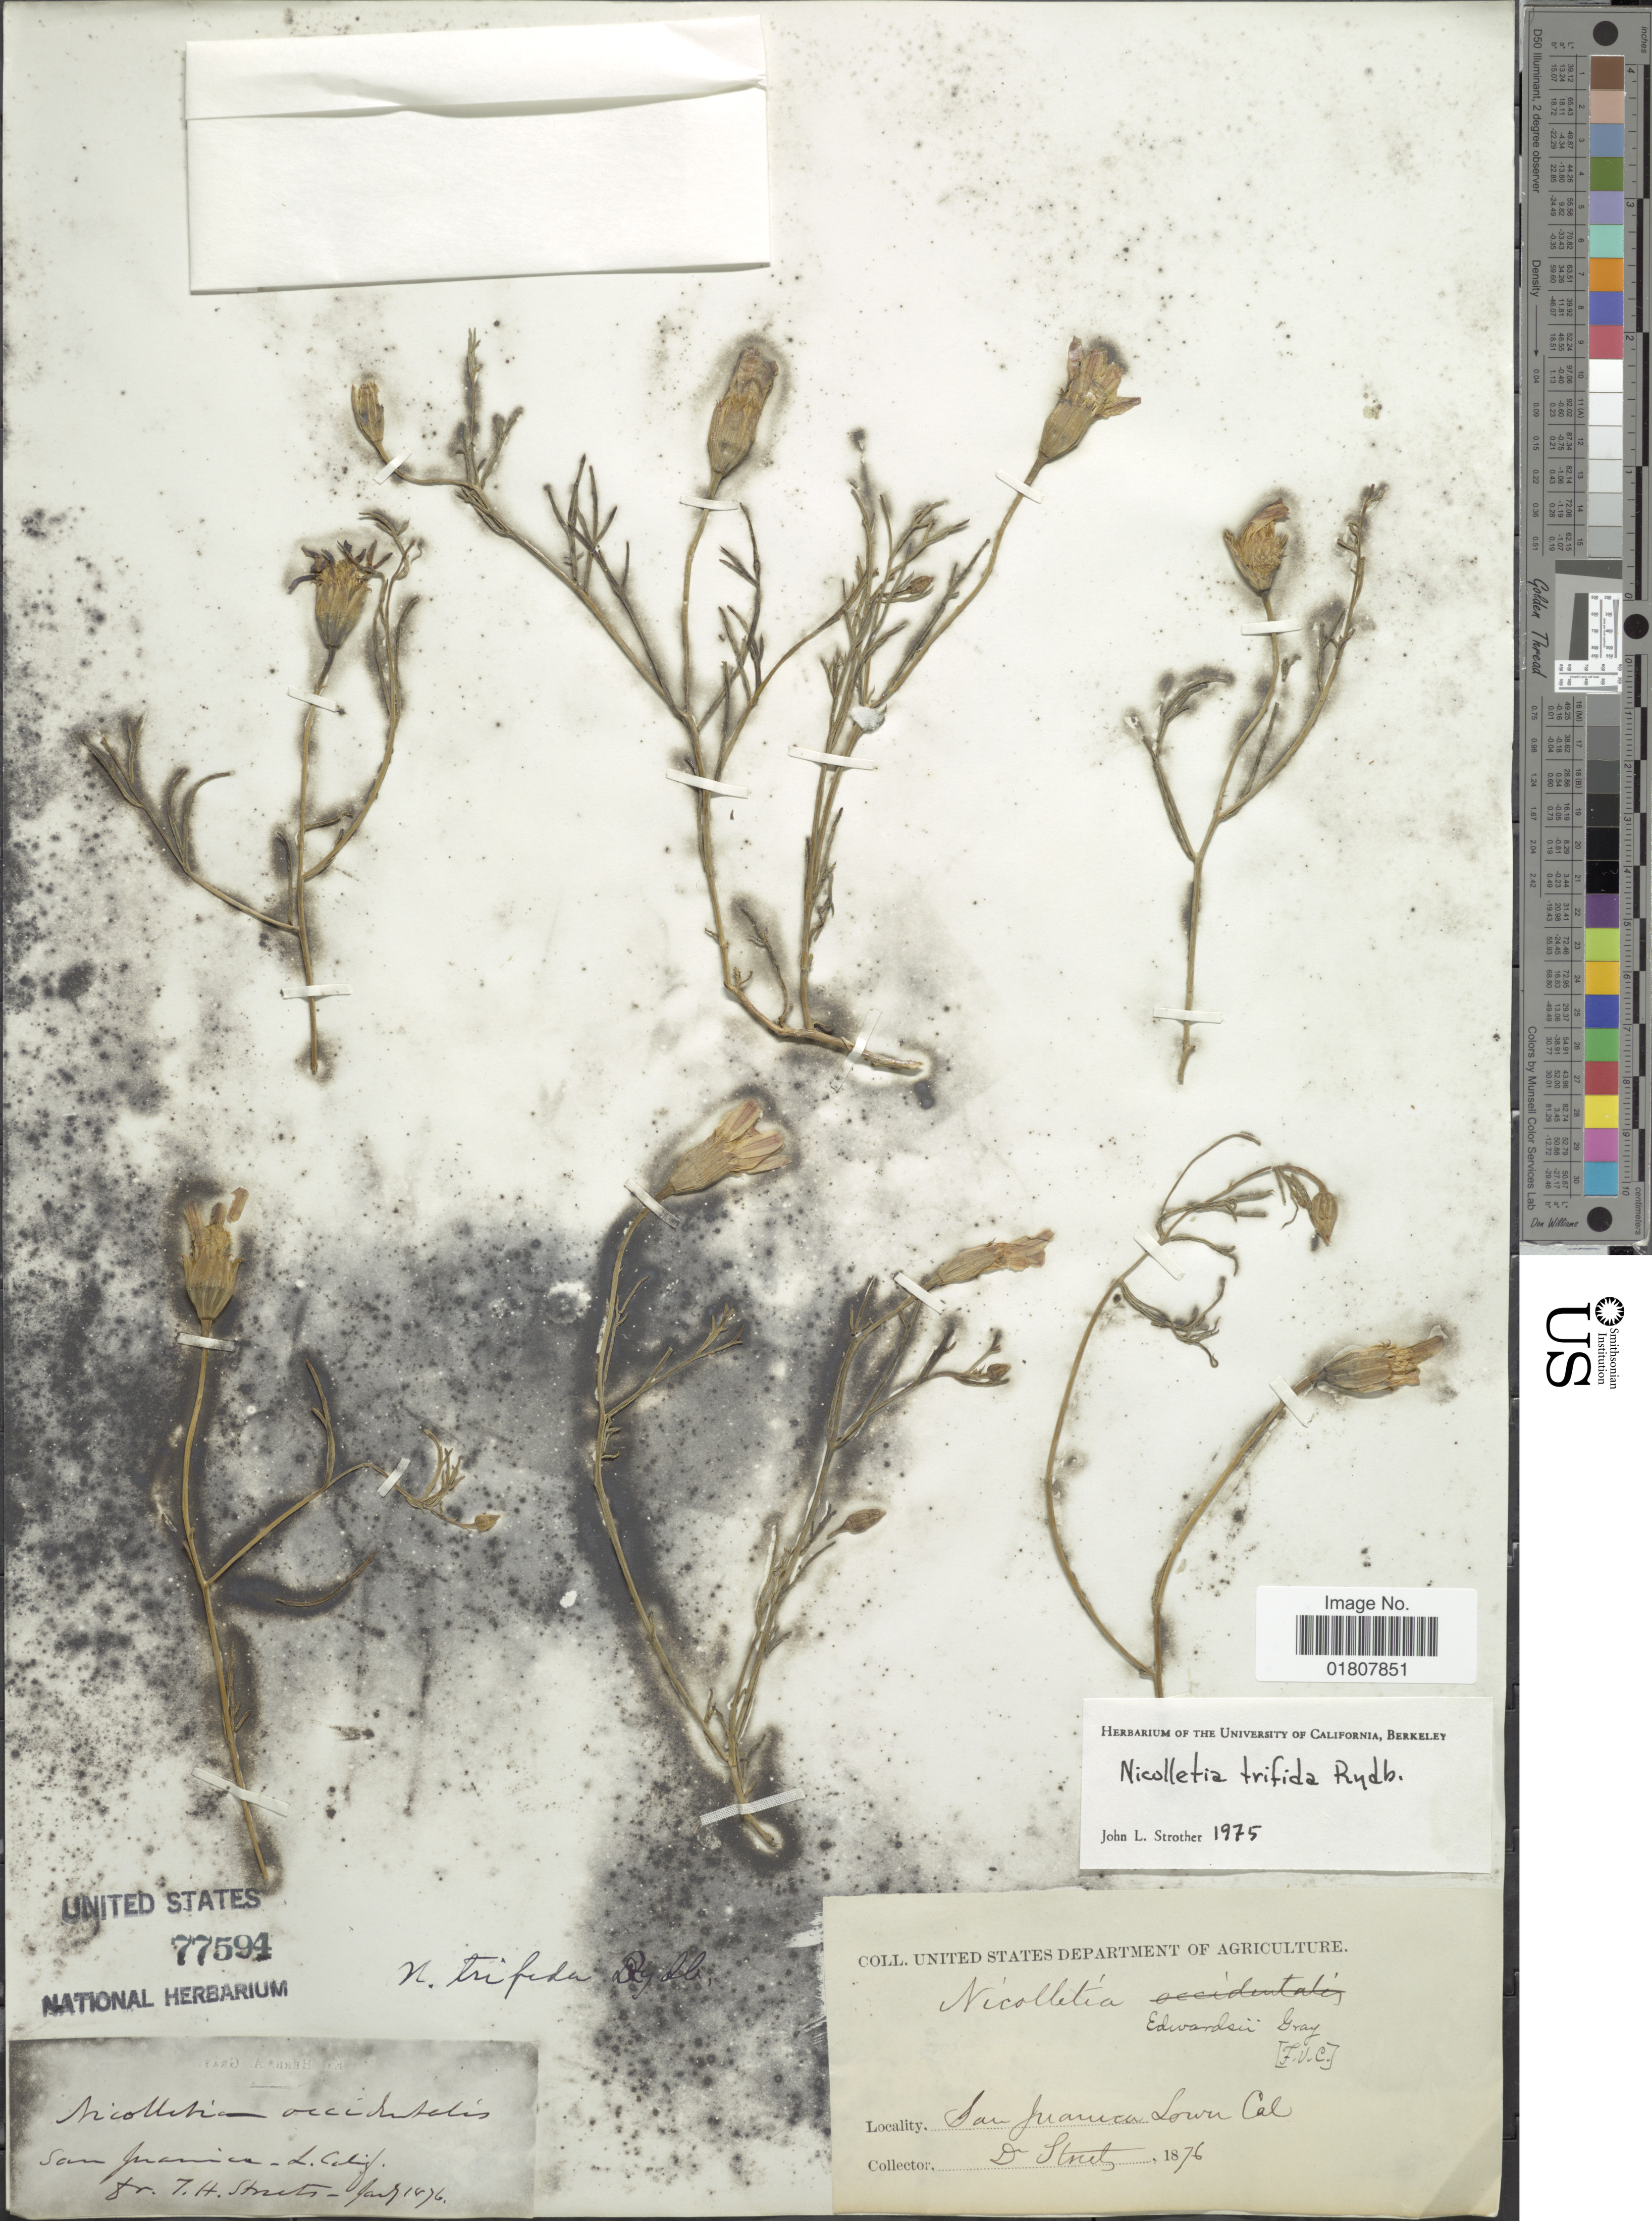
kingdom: Plantae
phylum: Tracheophyta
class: Magnoliopsida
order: Asterales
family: Asteraceae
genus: Nicolletia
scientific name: Nicolletia trifida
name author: Rydb.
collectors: T. Streets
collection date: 1876-01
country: Mexico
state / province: Baja California Sur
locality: San Juanica, Lower Cal.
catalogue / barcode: US 77594